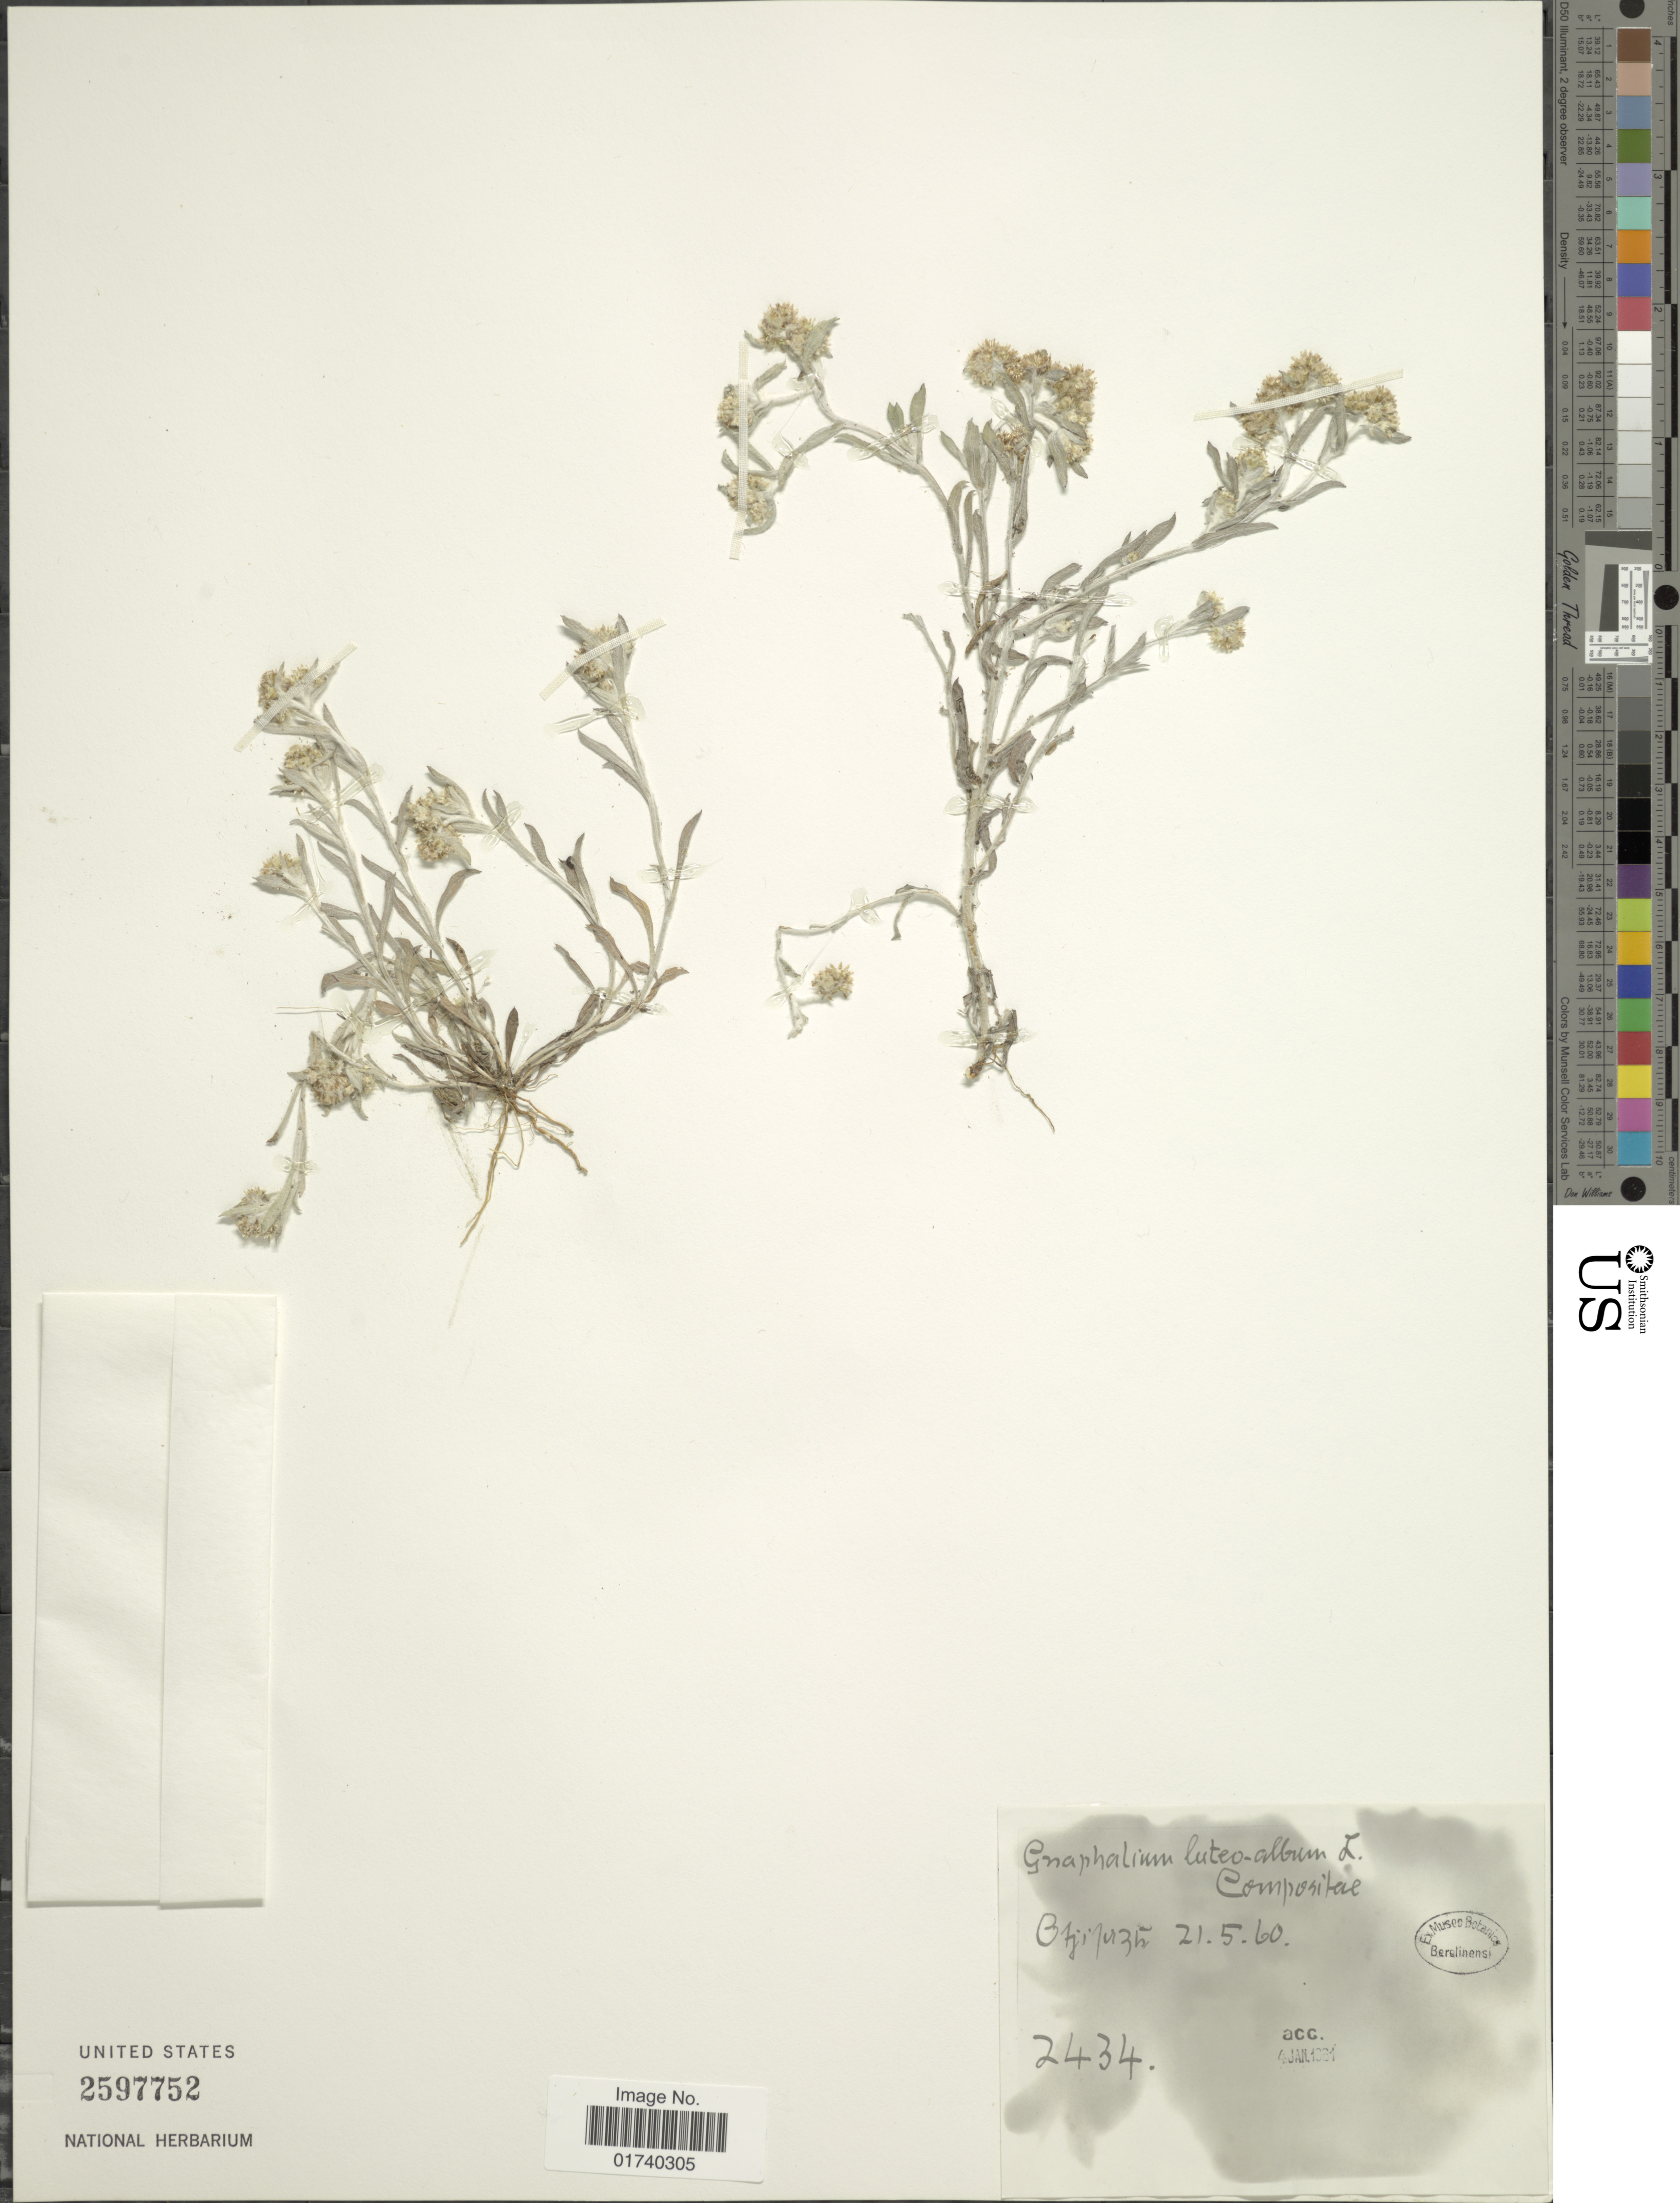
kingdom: Plantae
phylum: Tracheophyta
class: Magnoliopsida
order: Asterales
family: Asteraceae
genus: Laphangium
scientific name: Laphangium luteoalbum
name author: (L.) Tzvelev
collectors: ex Mus. Bot. Berolinensi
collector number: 2434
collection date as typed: Transcribed d/m/y: 21/5/60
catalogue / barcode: US 2597752